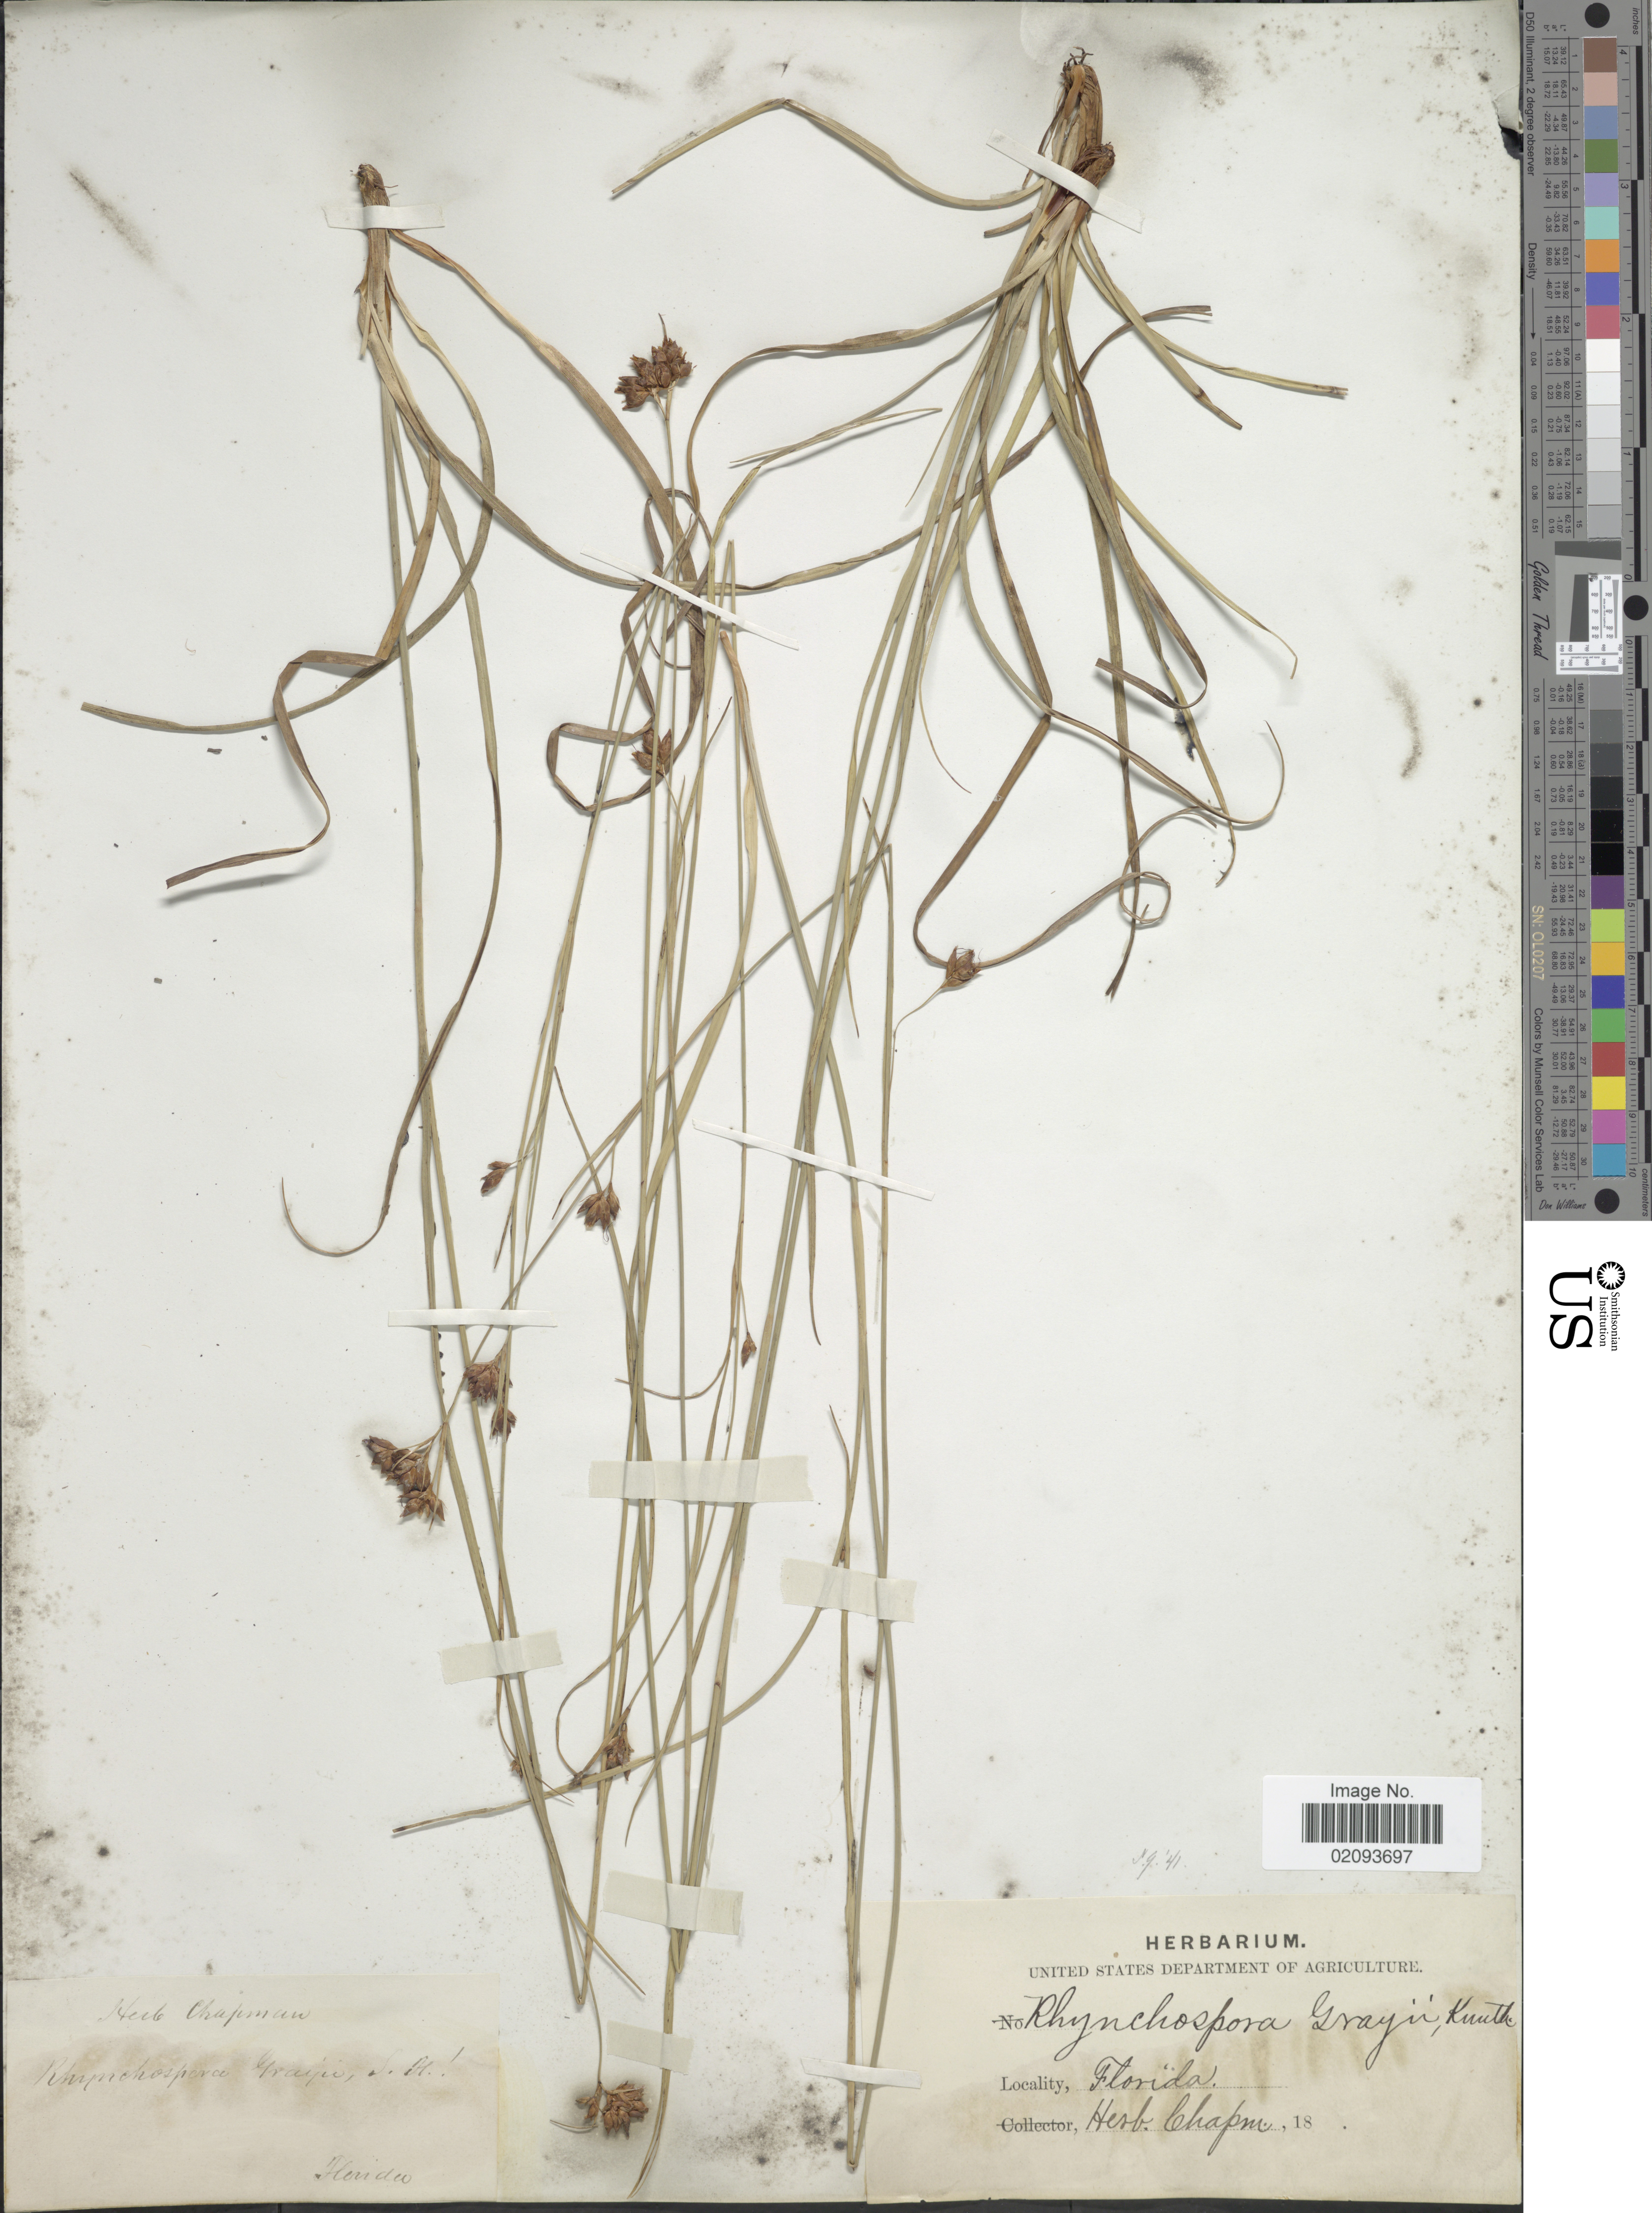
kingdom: Plantae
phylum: Tracheophyta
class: Liliopsida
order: Poales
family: Cyperaceae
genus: Rhynchospora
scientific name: Rhynchospora grayi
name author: Kunth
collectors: ex herb. Chapman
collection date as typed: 18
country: United States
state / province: Florida